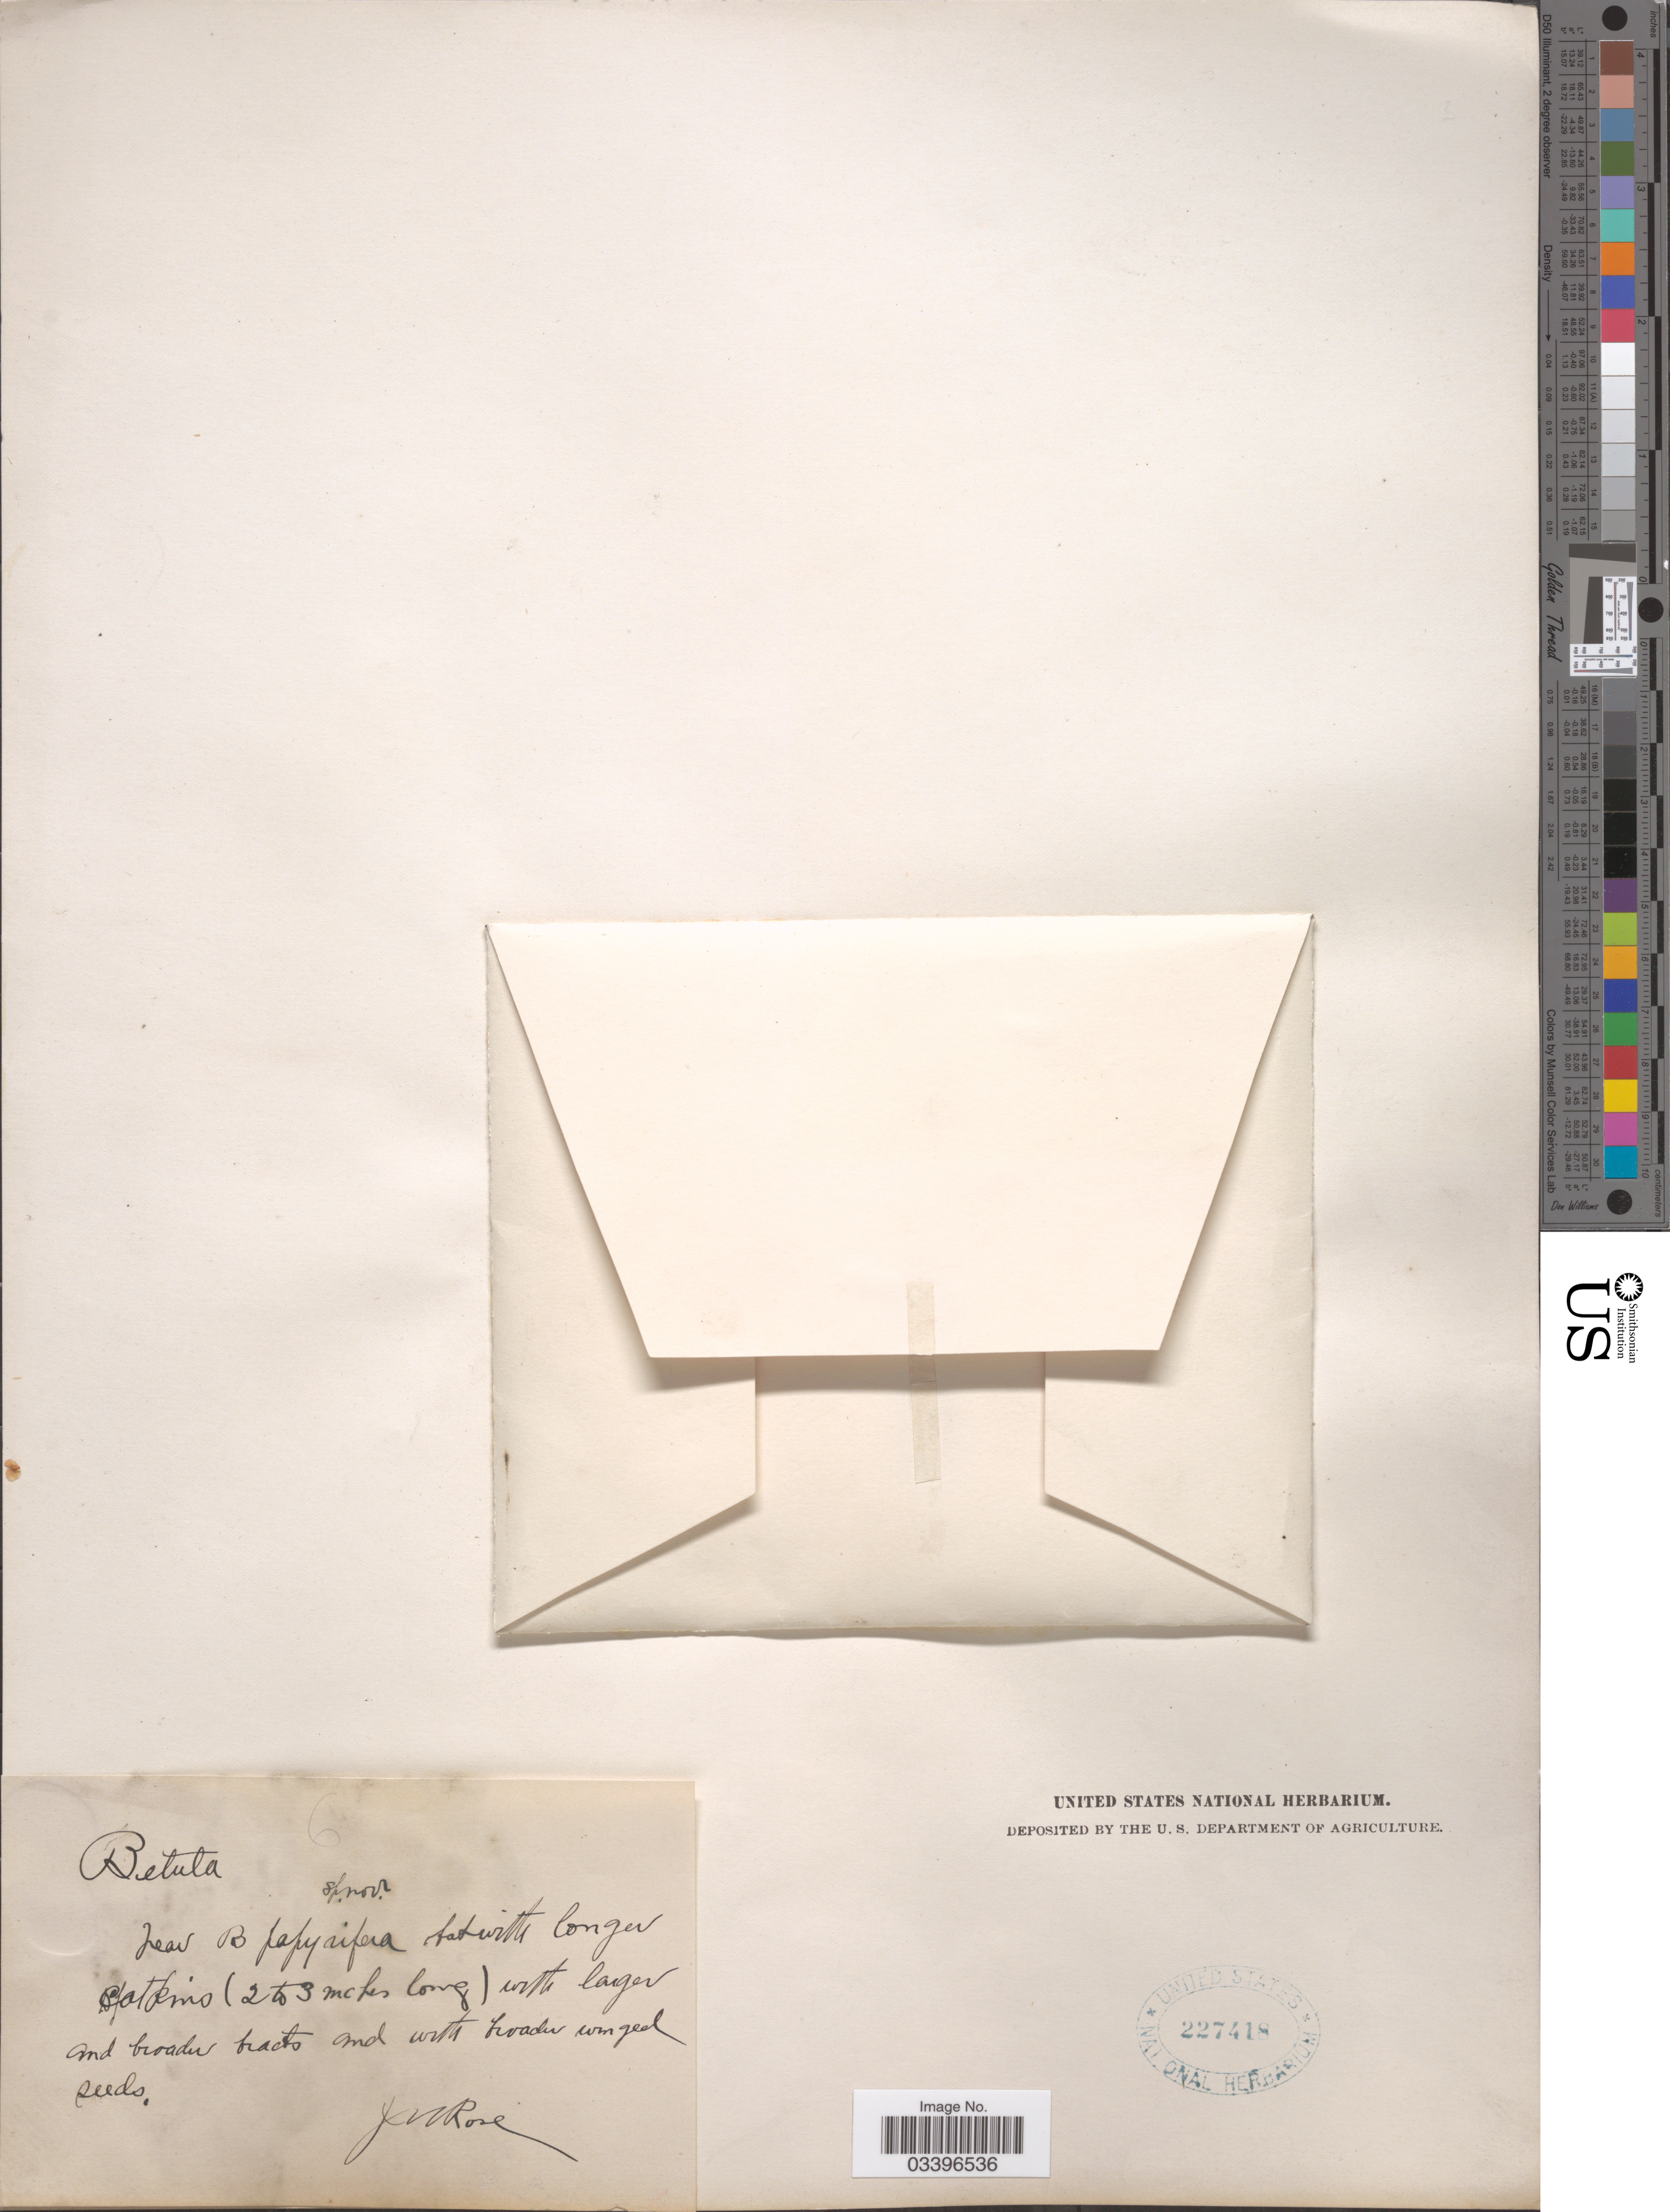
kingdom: Plantae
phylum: Tracheophyta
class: Magnoliopsida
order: Fagales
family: Betulaceae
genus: Betula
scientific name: Betula papyrifera var. cordifolia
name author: (Regel) Regel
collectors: J. N. Rose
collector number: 6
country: United States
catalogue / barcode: US 227418